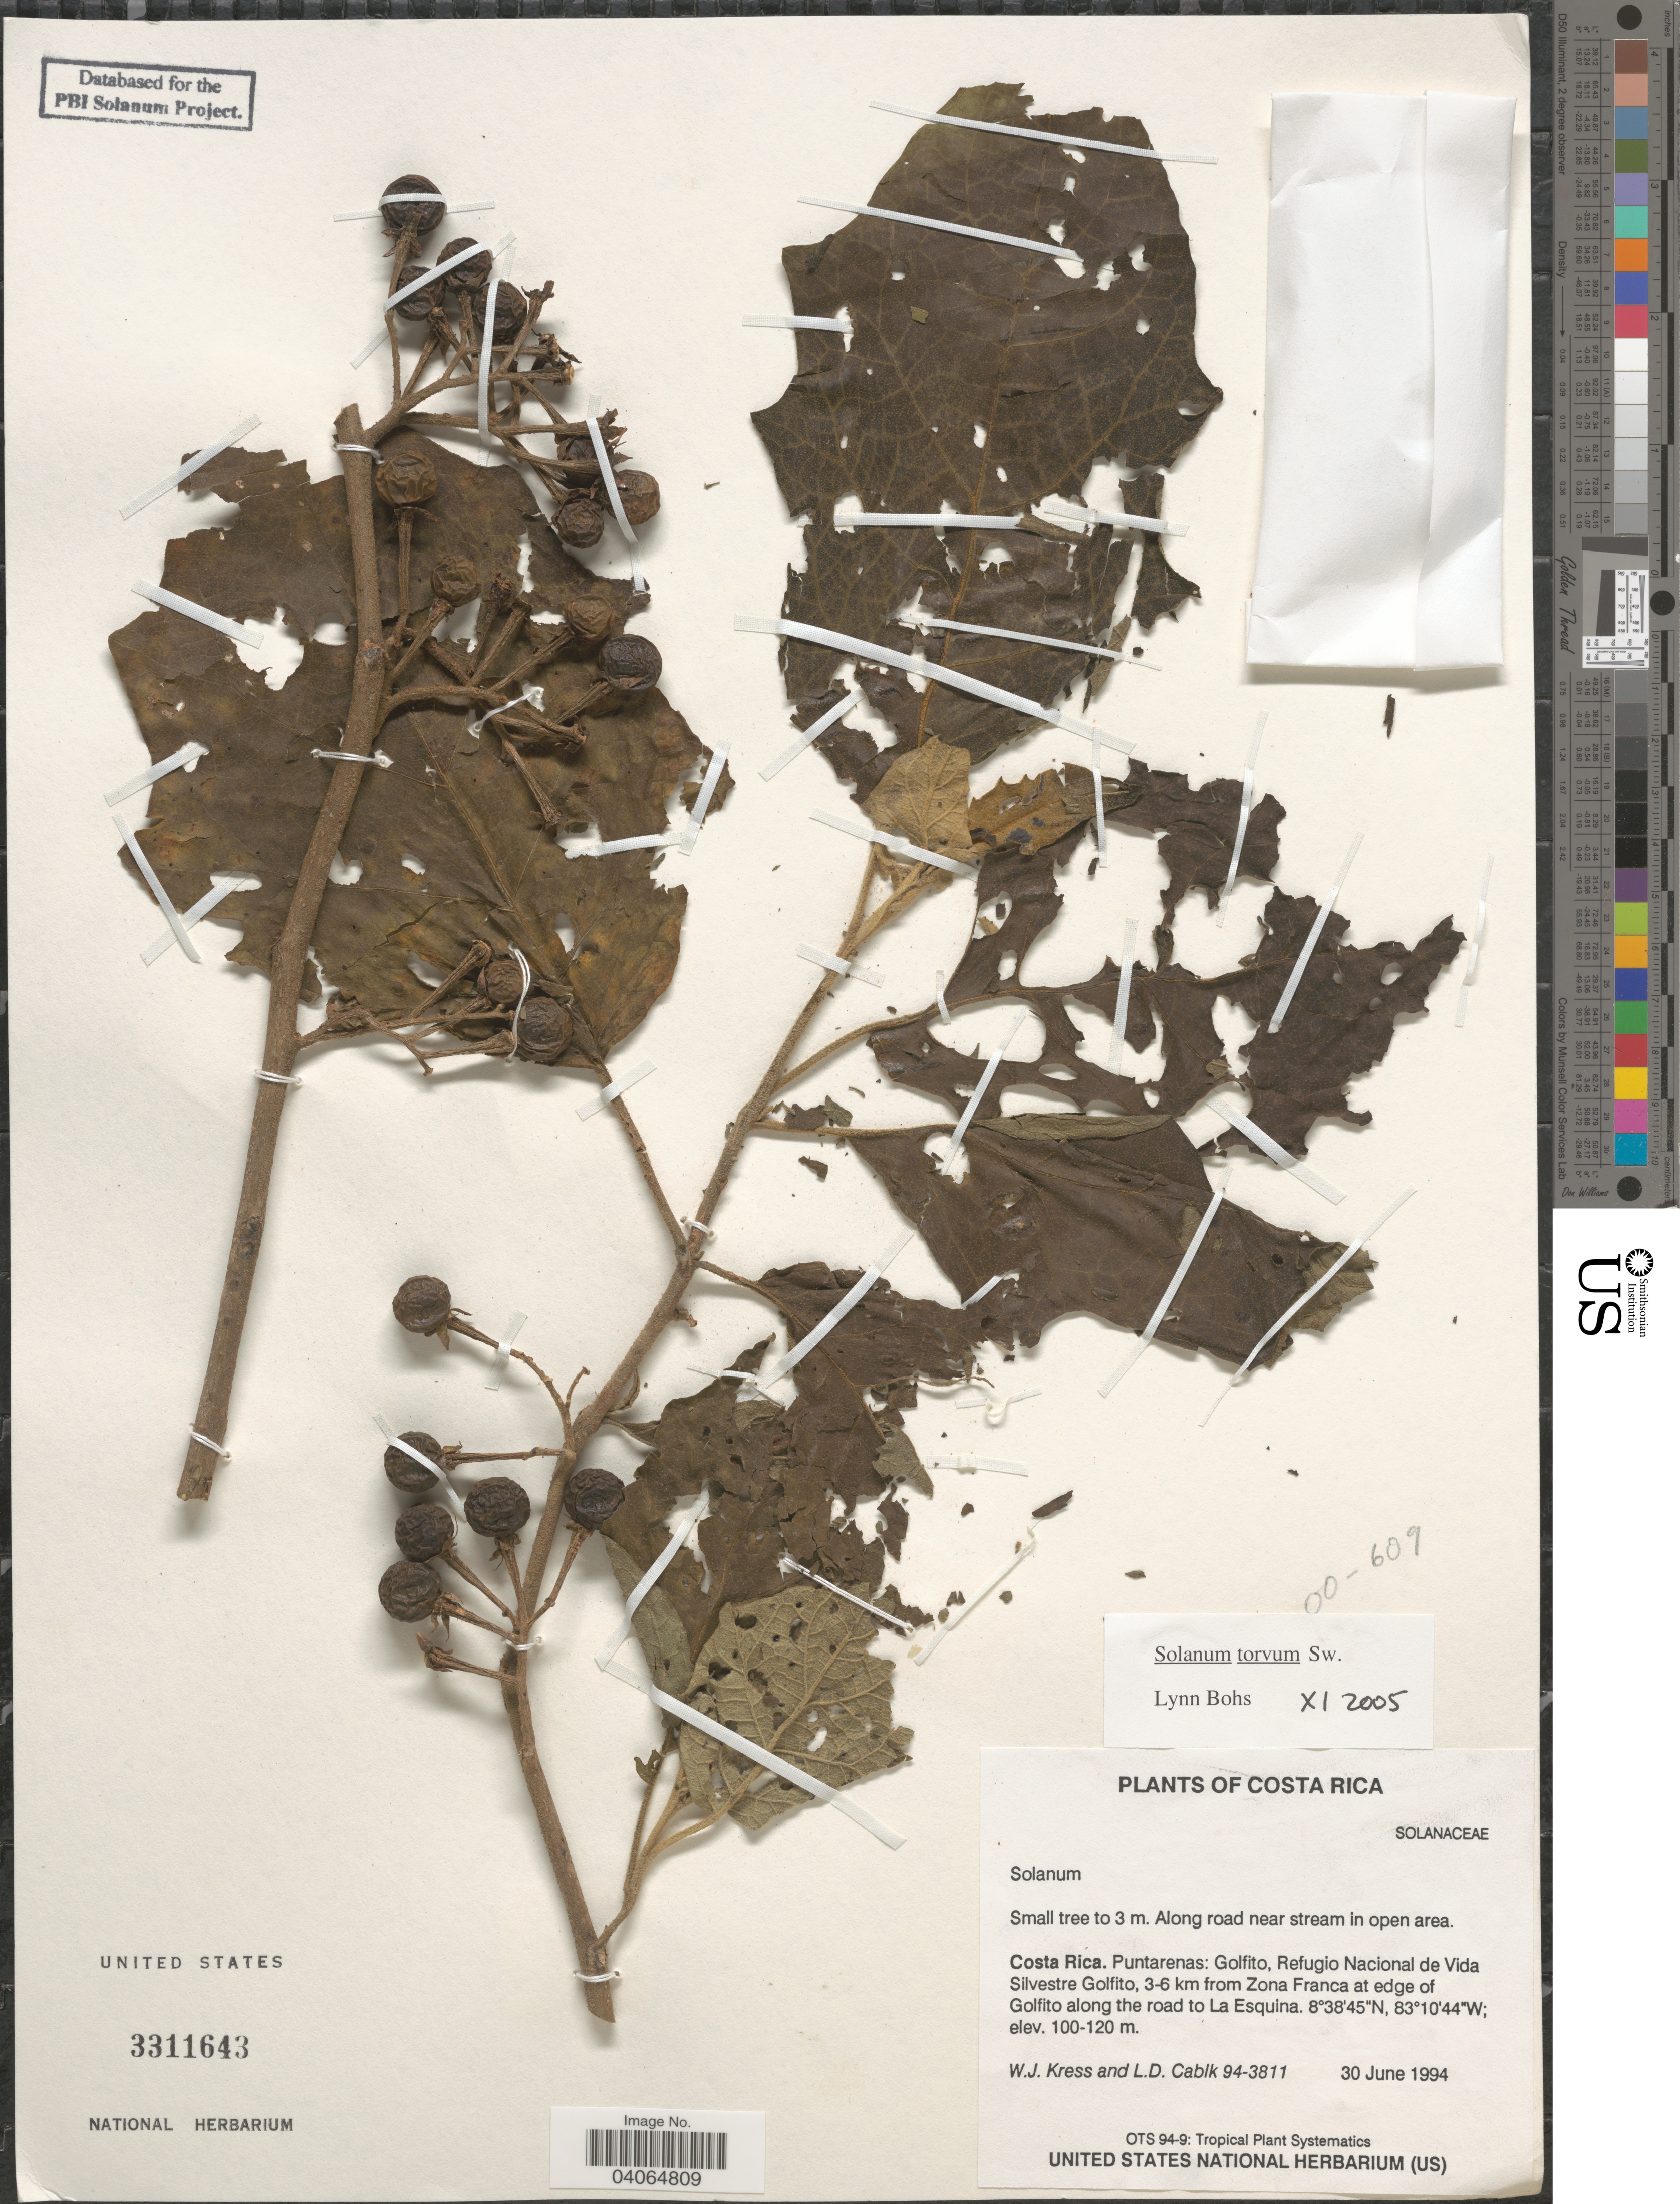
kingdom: Plantae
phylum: Tracheophyta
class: Magnoliopsida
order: Solanales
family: Solanaceae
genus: Solanum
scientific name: Solanum torvum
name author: Sw.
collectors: W. J. Kress & L. Cablk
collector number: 94-3811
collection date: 1994-06-30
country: Costa Rica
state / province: Puntarenas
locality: Along road near stream in open area. Golfito, Refugio Nacional de Vida Silvestre Golfito, 3-6 km from Zona Franca at edge of Golfito along the road to La Esquina.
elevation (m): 100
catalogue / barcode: US 3311643